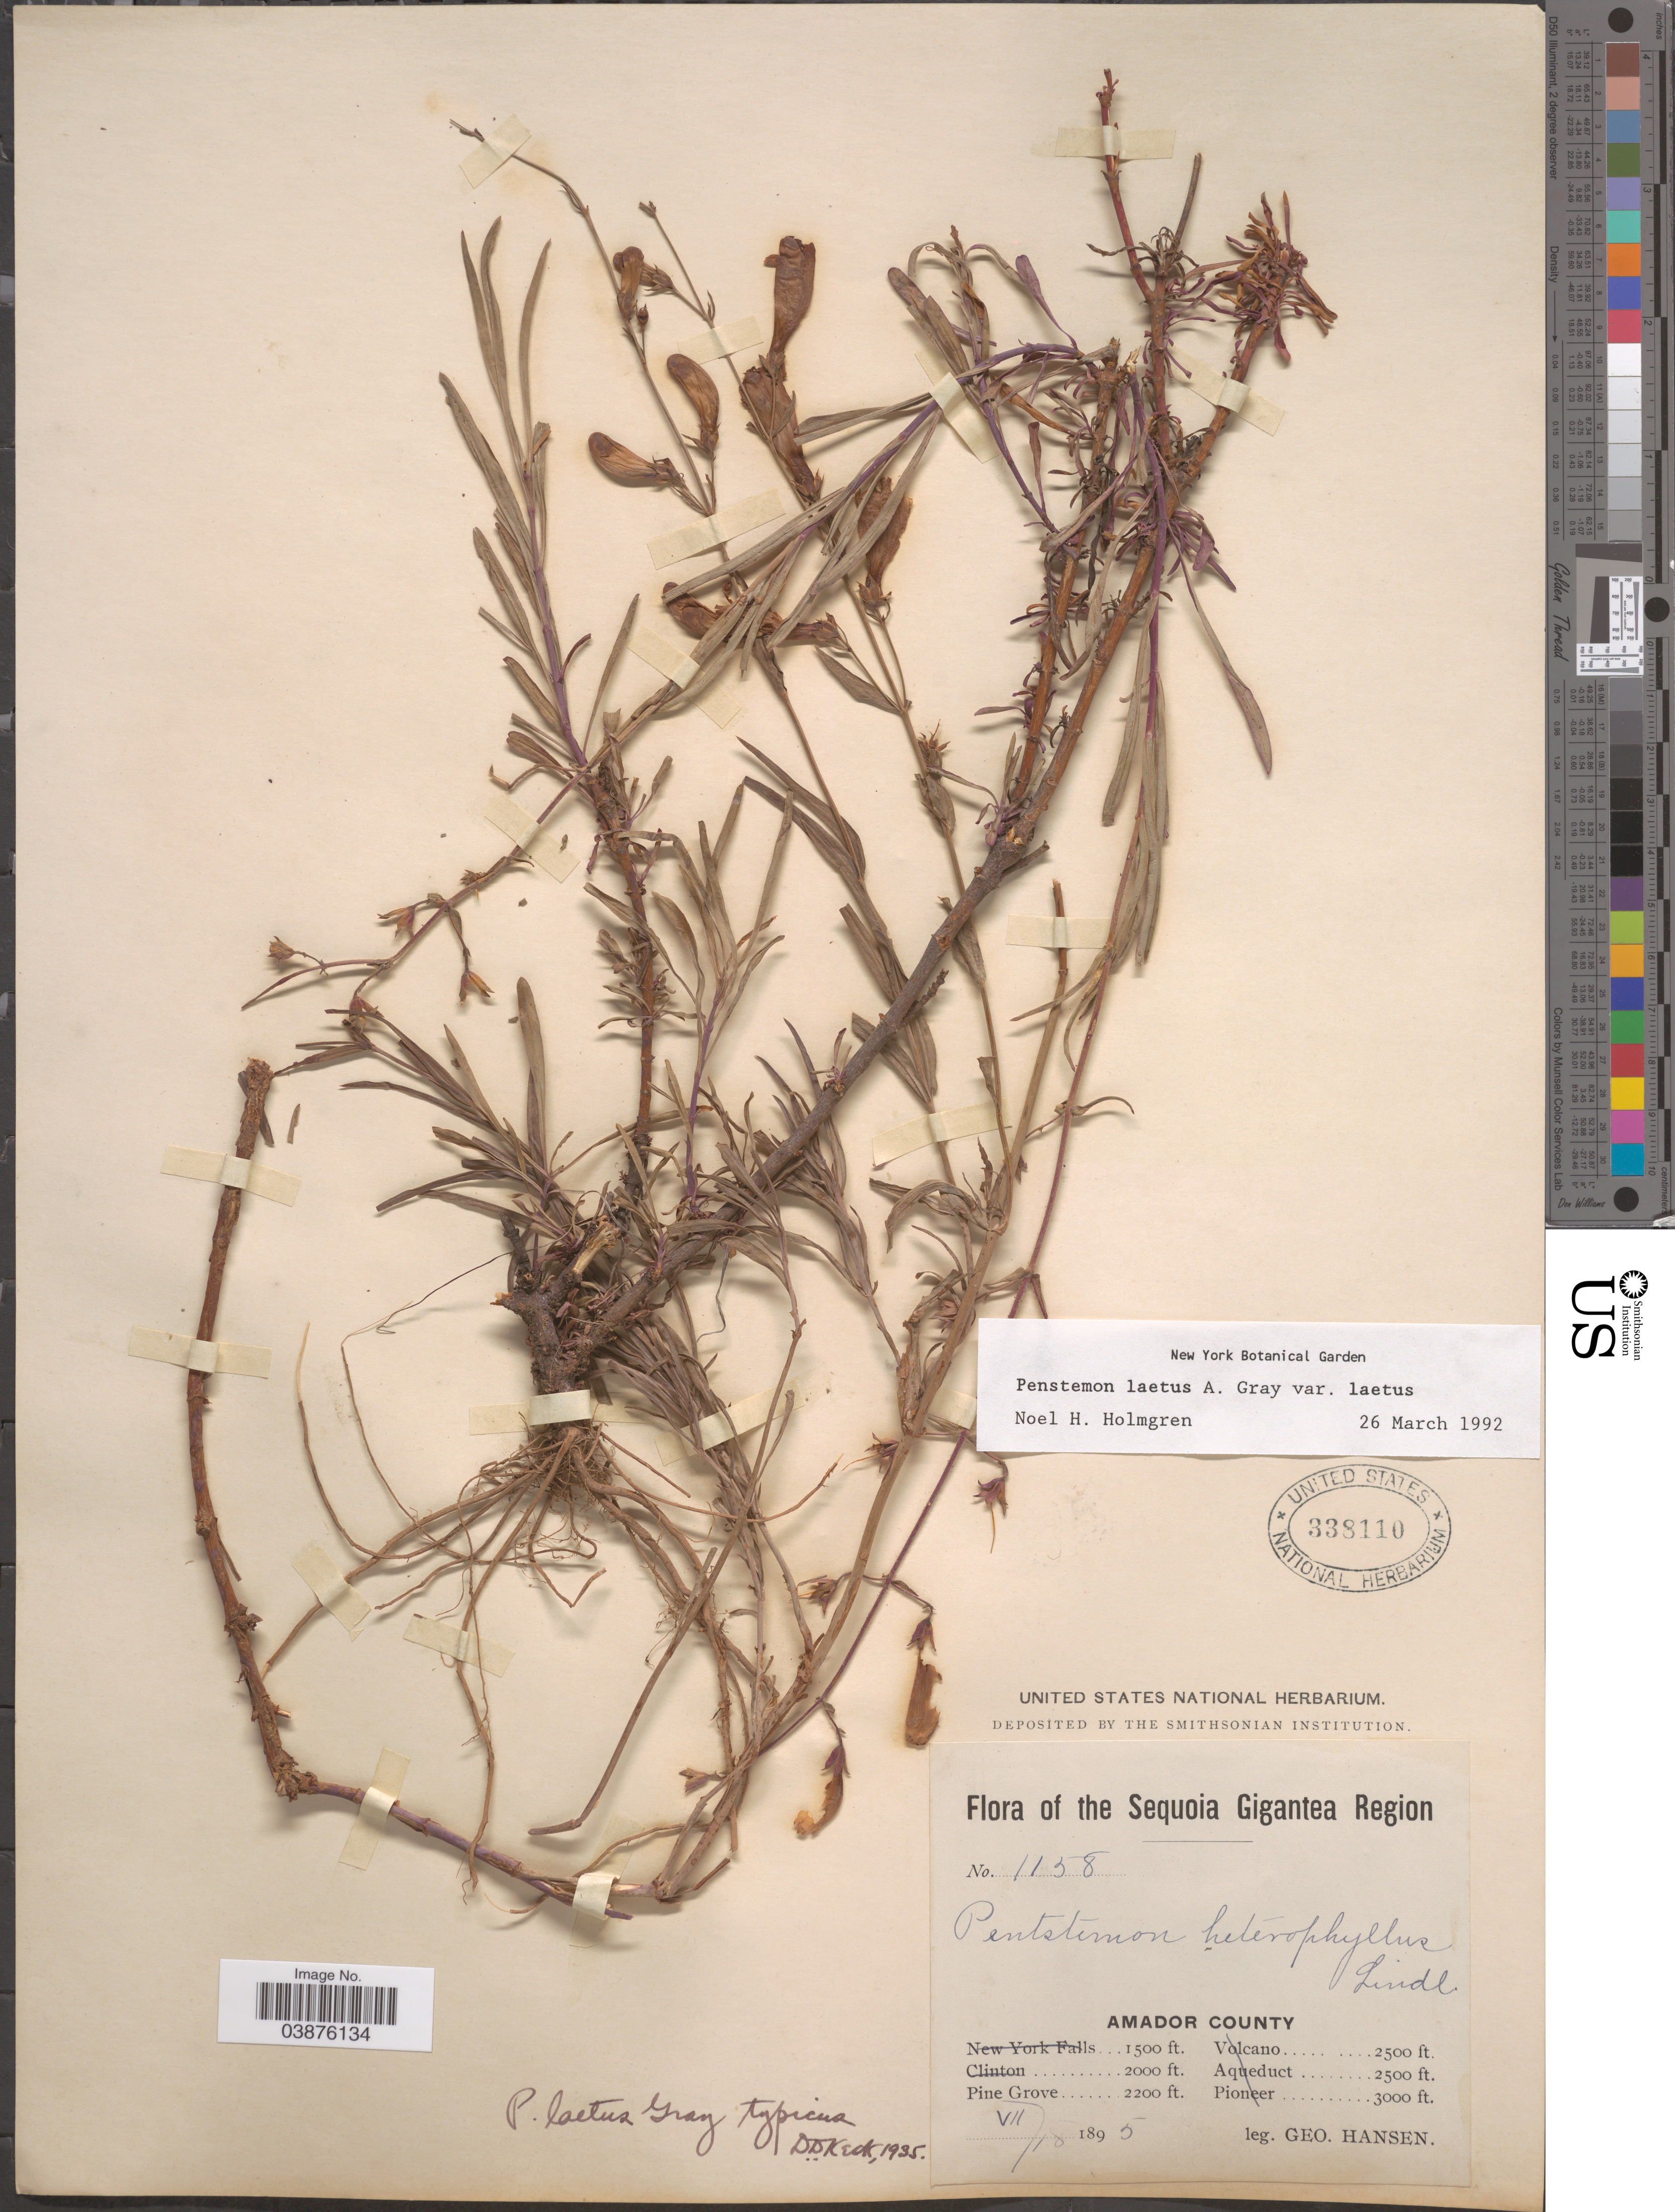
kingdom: Plantae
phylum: Tracheophyta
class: Magnoliopsida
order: Lamiales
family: Plantaginaceae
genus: Penstemon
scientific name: Penstemon laetus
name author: A. Gray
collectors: G. Hansen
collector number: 1158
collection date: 1895-07-18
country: United States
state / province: California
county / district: Amador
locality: Sequoia Gigantea Region. Amador County. Pine Grove.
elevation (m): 671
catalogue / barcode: US 338110